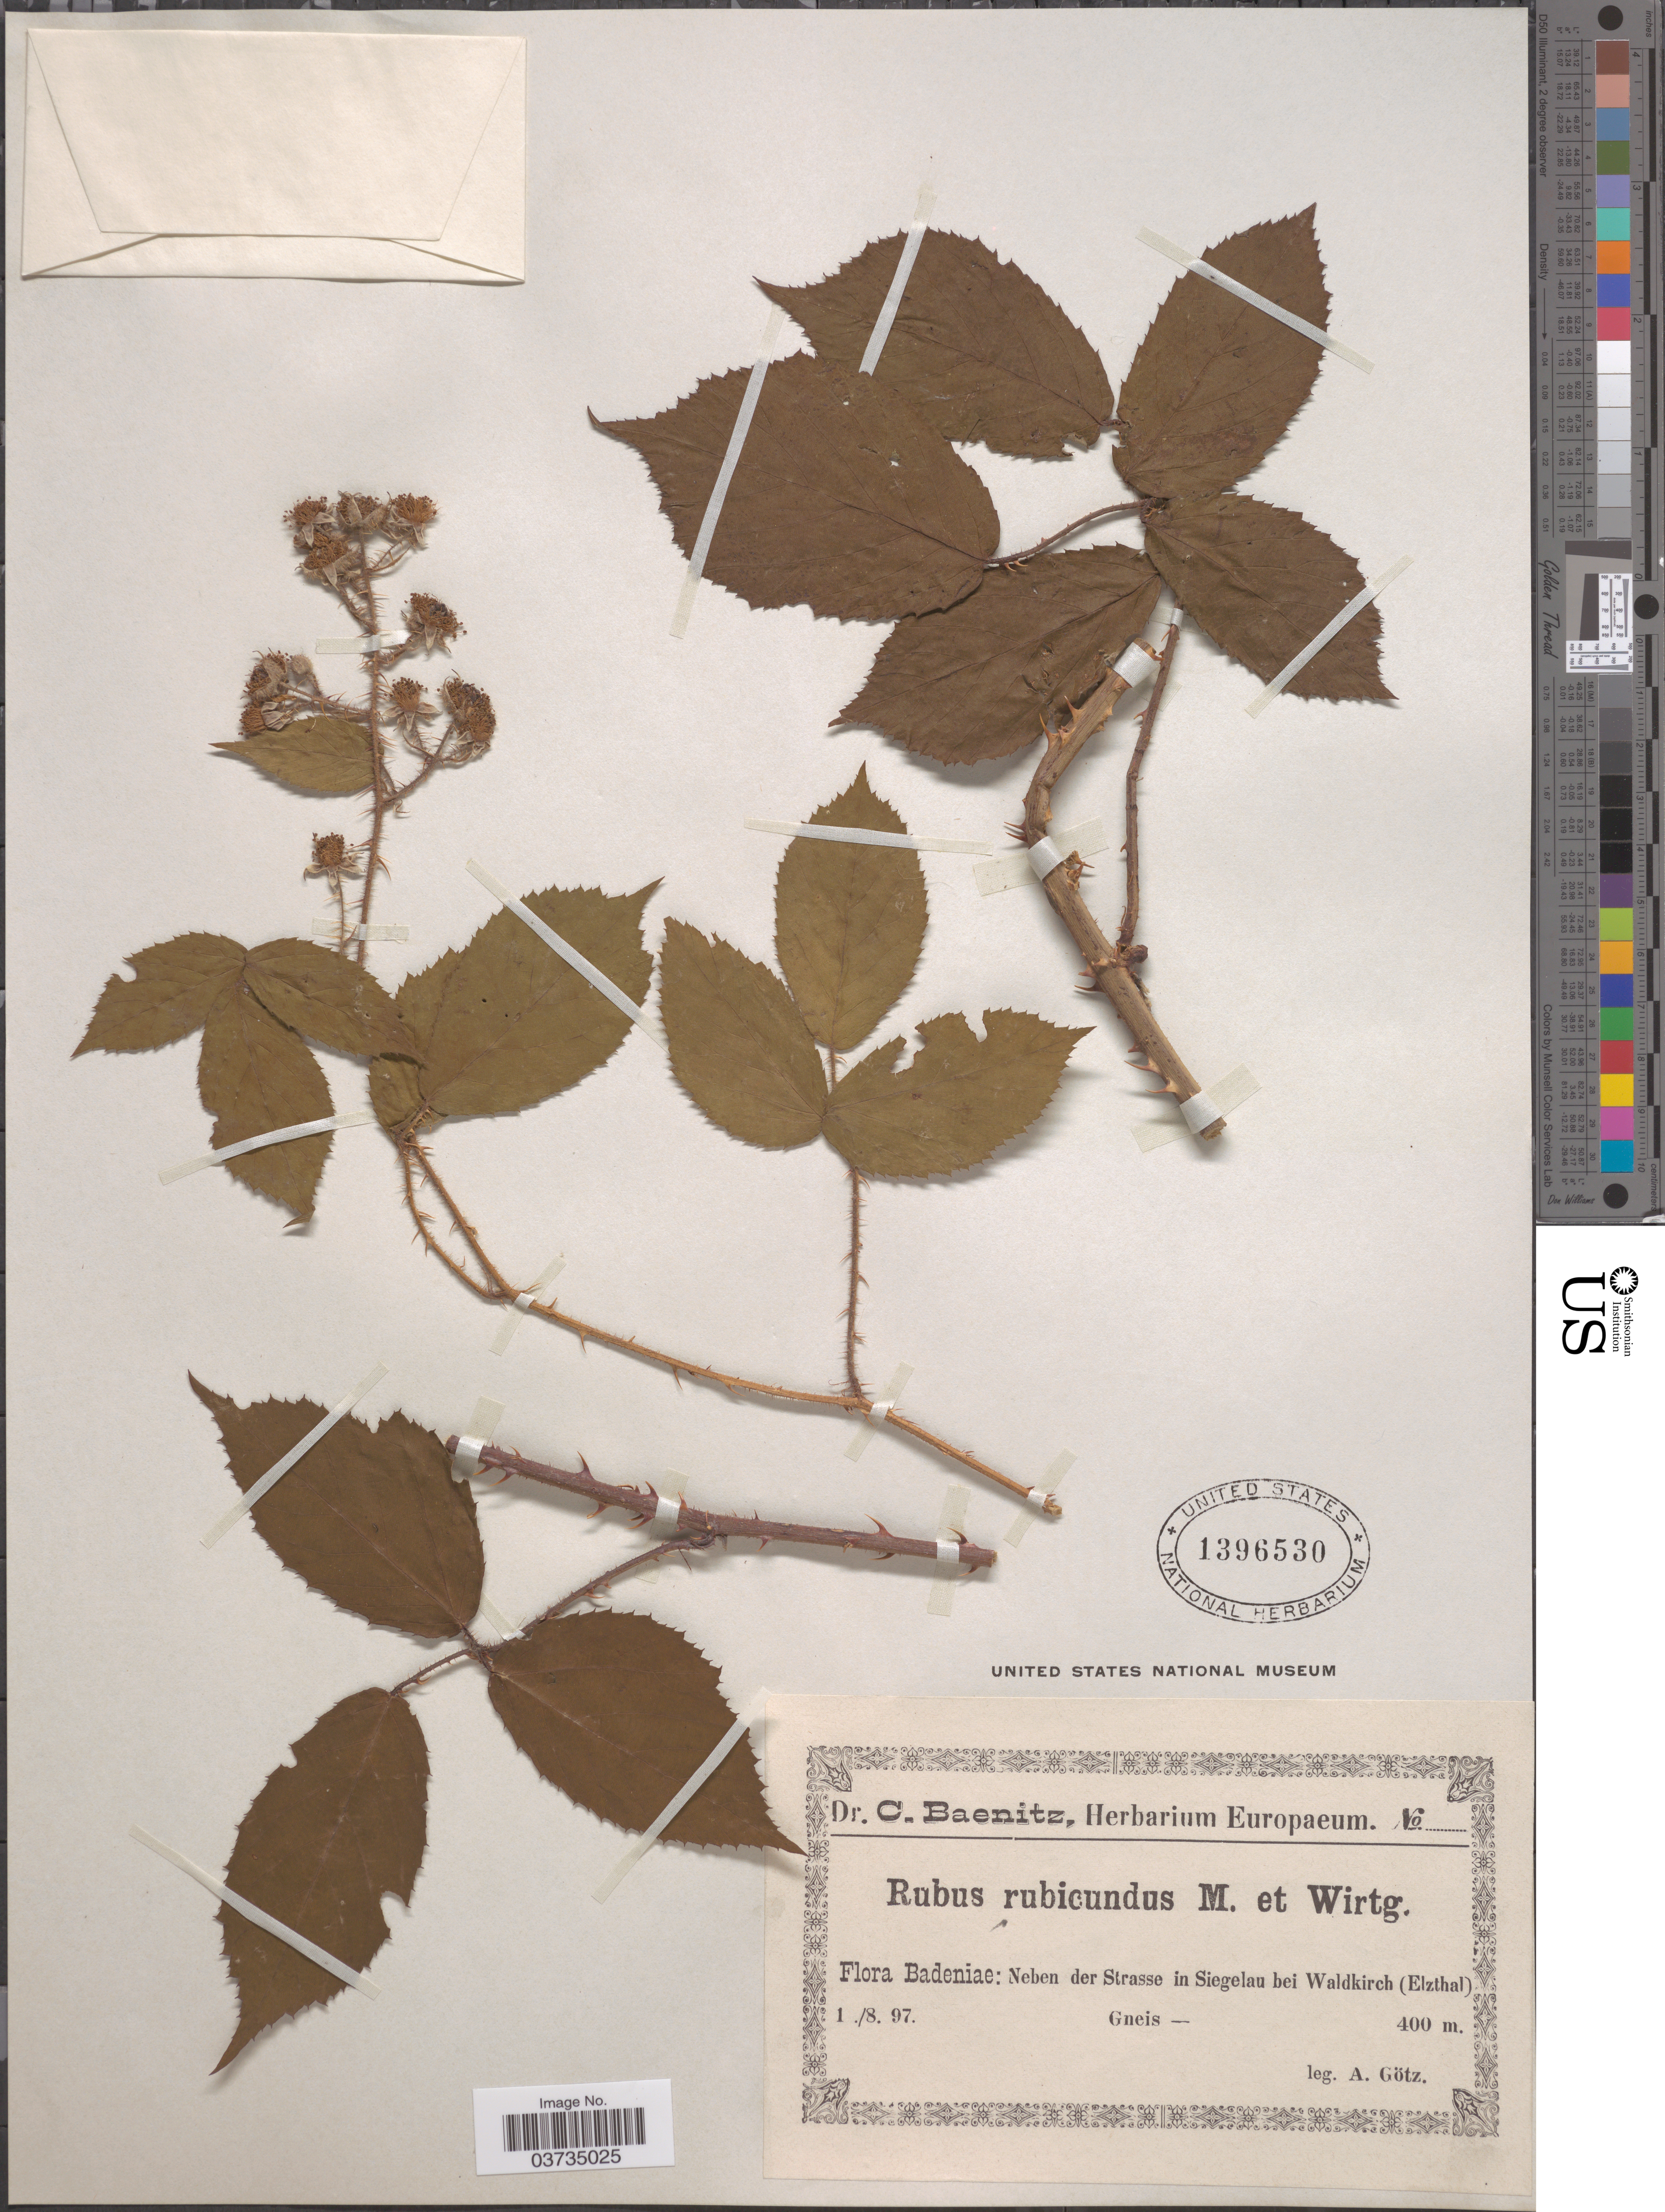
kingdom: Plantae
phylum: Tracheophyta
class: Magnoliopsida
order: Rosales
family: Rosaceae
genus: Rubus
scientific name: Rubus rubicundus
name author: Purchas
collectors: A. Götz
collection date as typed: Transcribed d/m/y: 1/8/97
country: Germany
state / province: Baden-Württemberg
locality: Badeniae: Neben der Stresse in Siegelau bei Waldkirch (Elzthal).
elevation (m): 400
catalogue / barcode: US 1396530